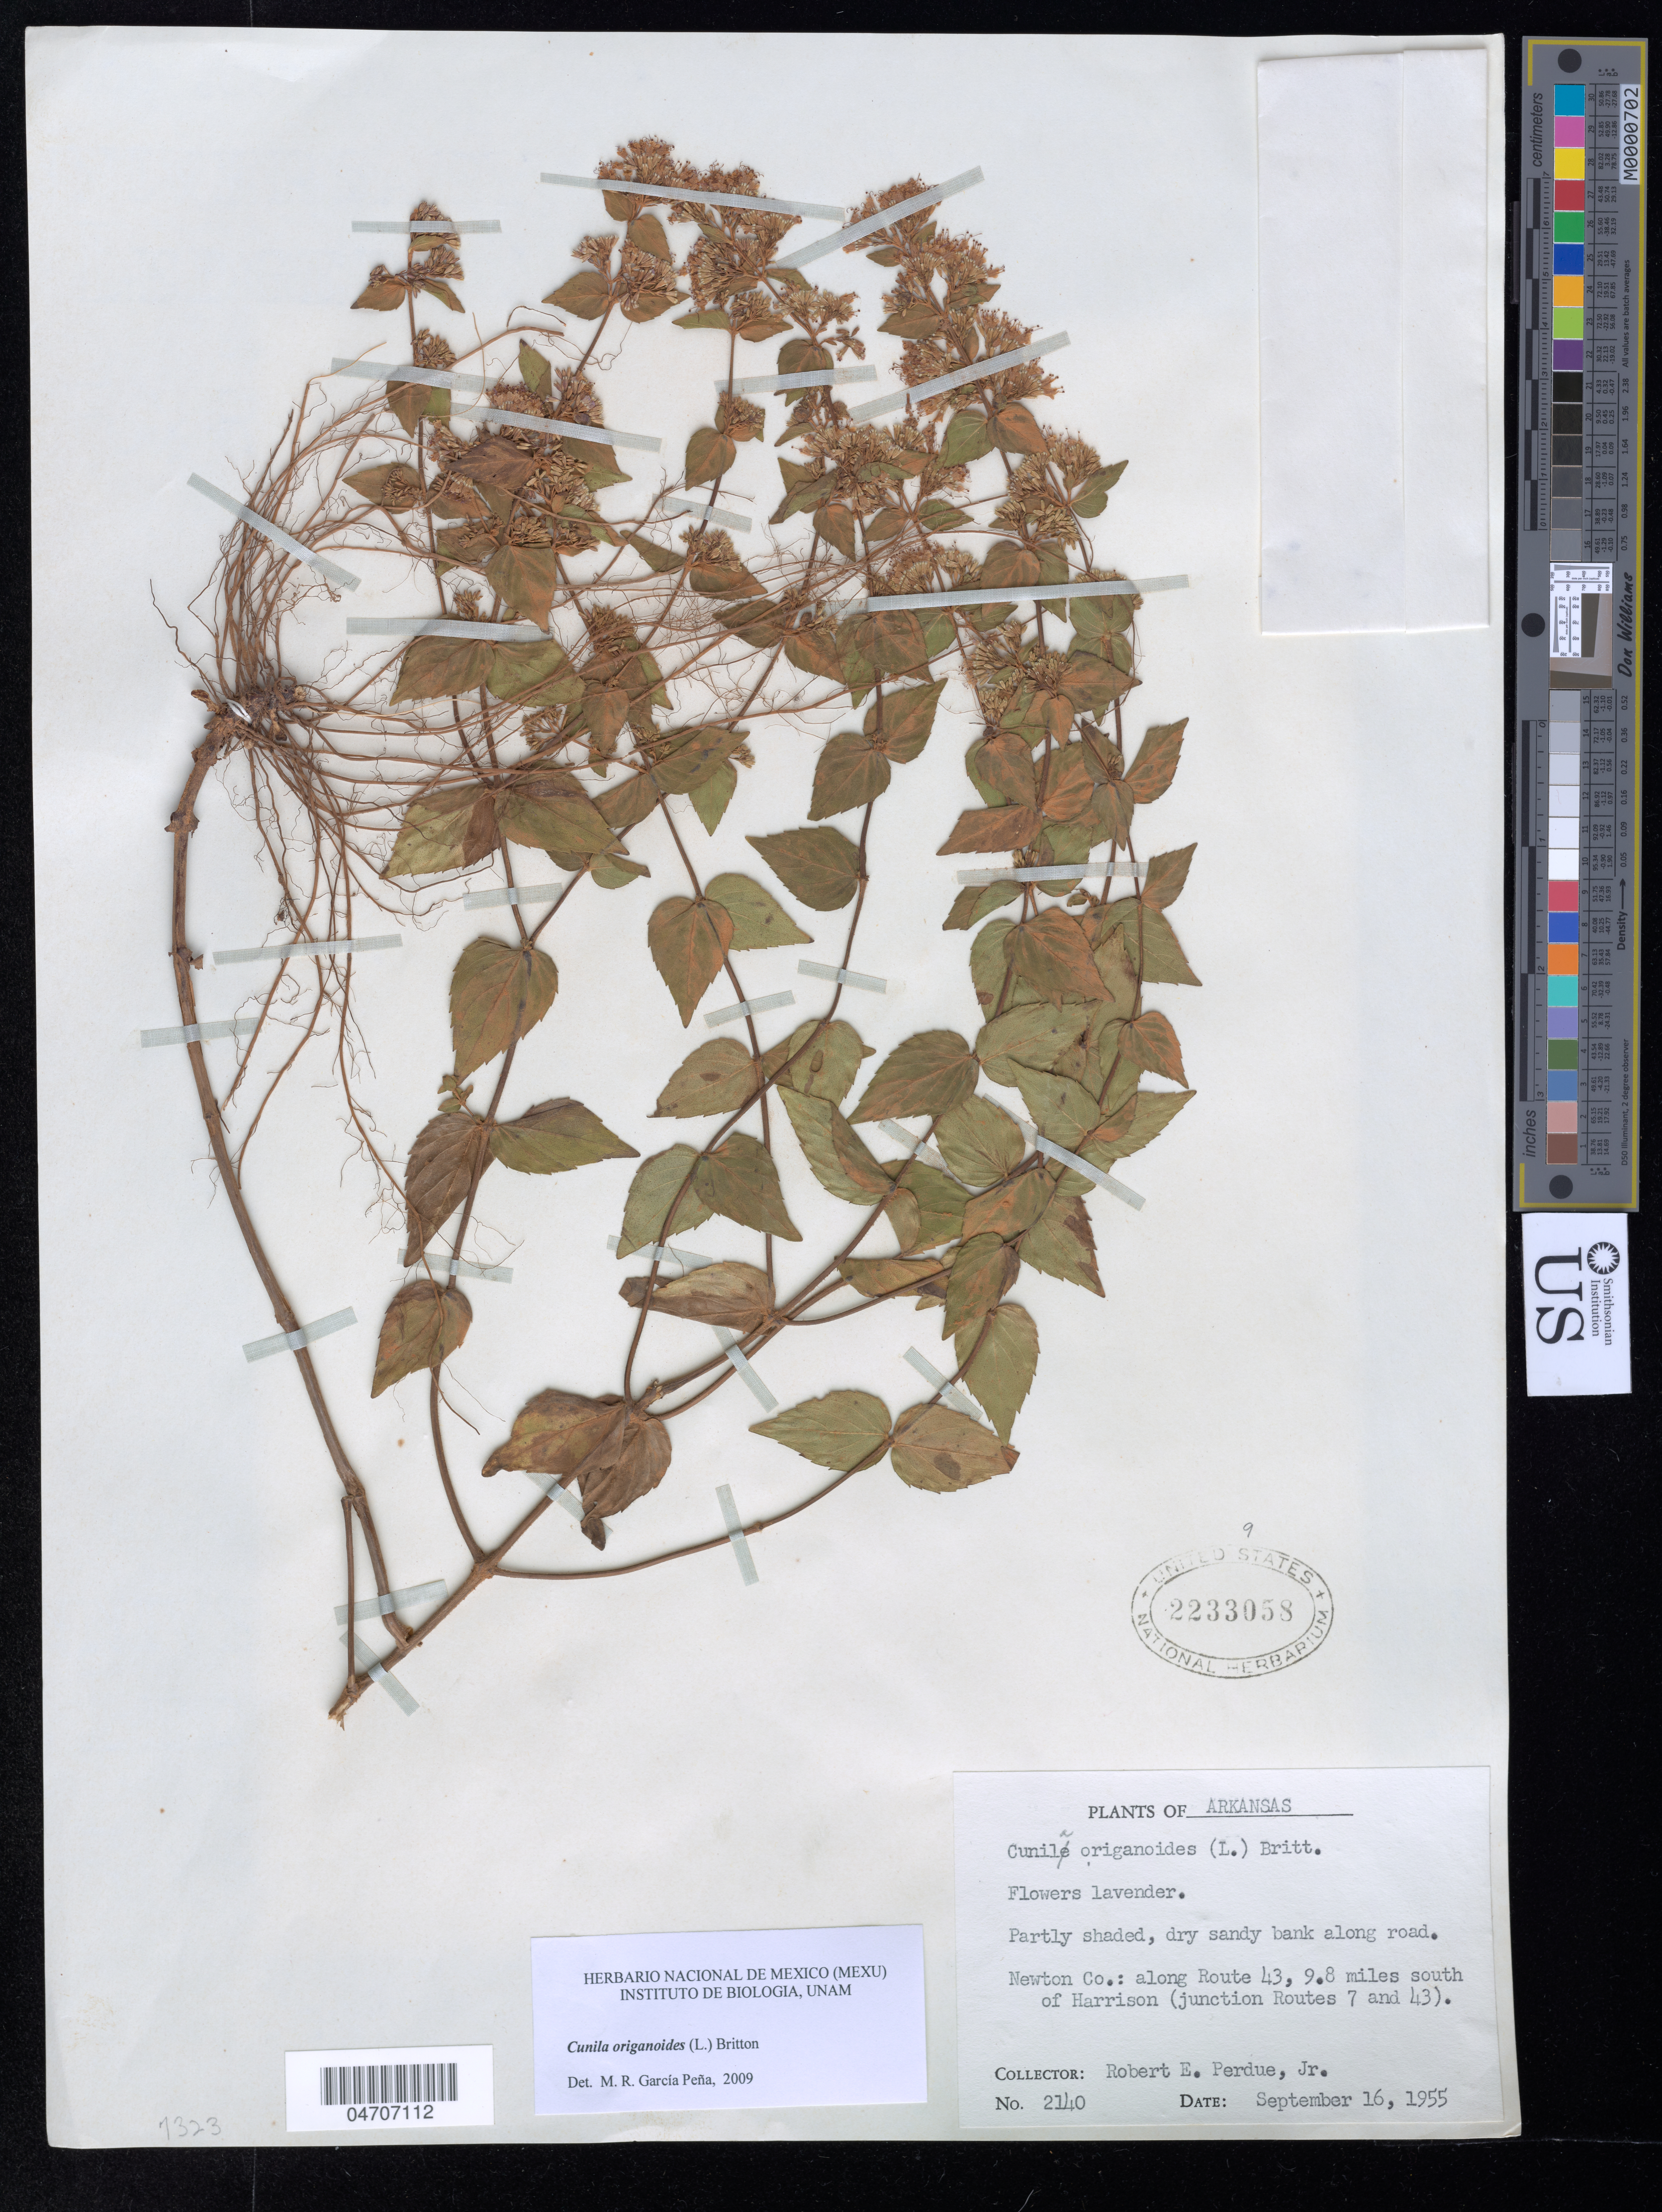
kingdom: Plantae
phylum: Tracheophyta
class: Magnoliopsida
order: Lamiales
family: Lamiaceae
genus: Cunila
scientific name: Cunila origanoides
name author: (L.) Britton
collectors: R. E. Perdue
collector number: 2140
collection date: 1955-09-16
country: United States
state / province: Arkansas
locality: Newton Co.: along Route 43, 9.8 miles south of Harrison (junction Routes 7 and 43).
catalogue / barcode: US 2233058